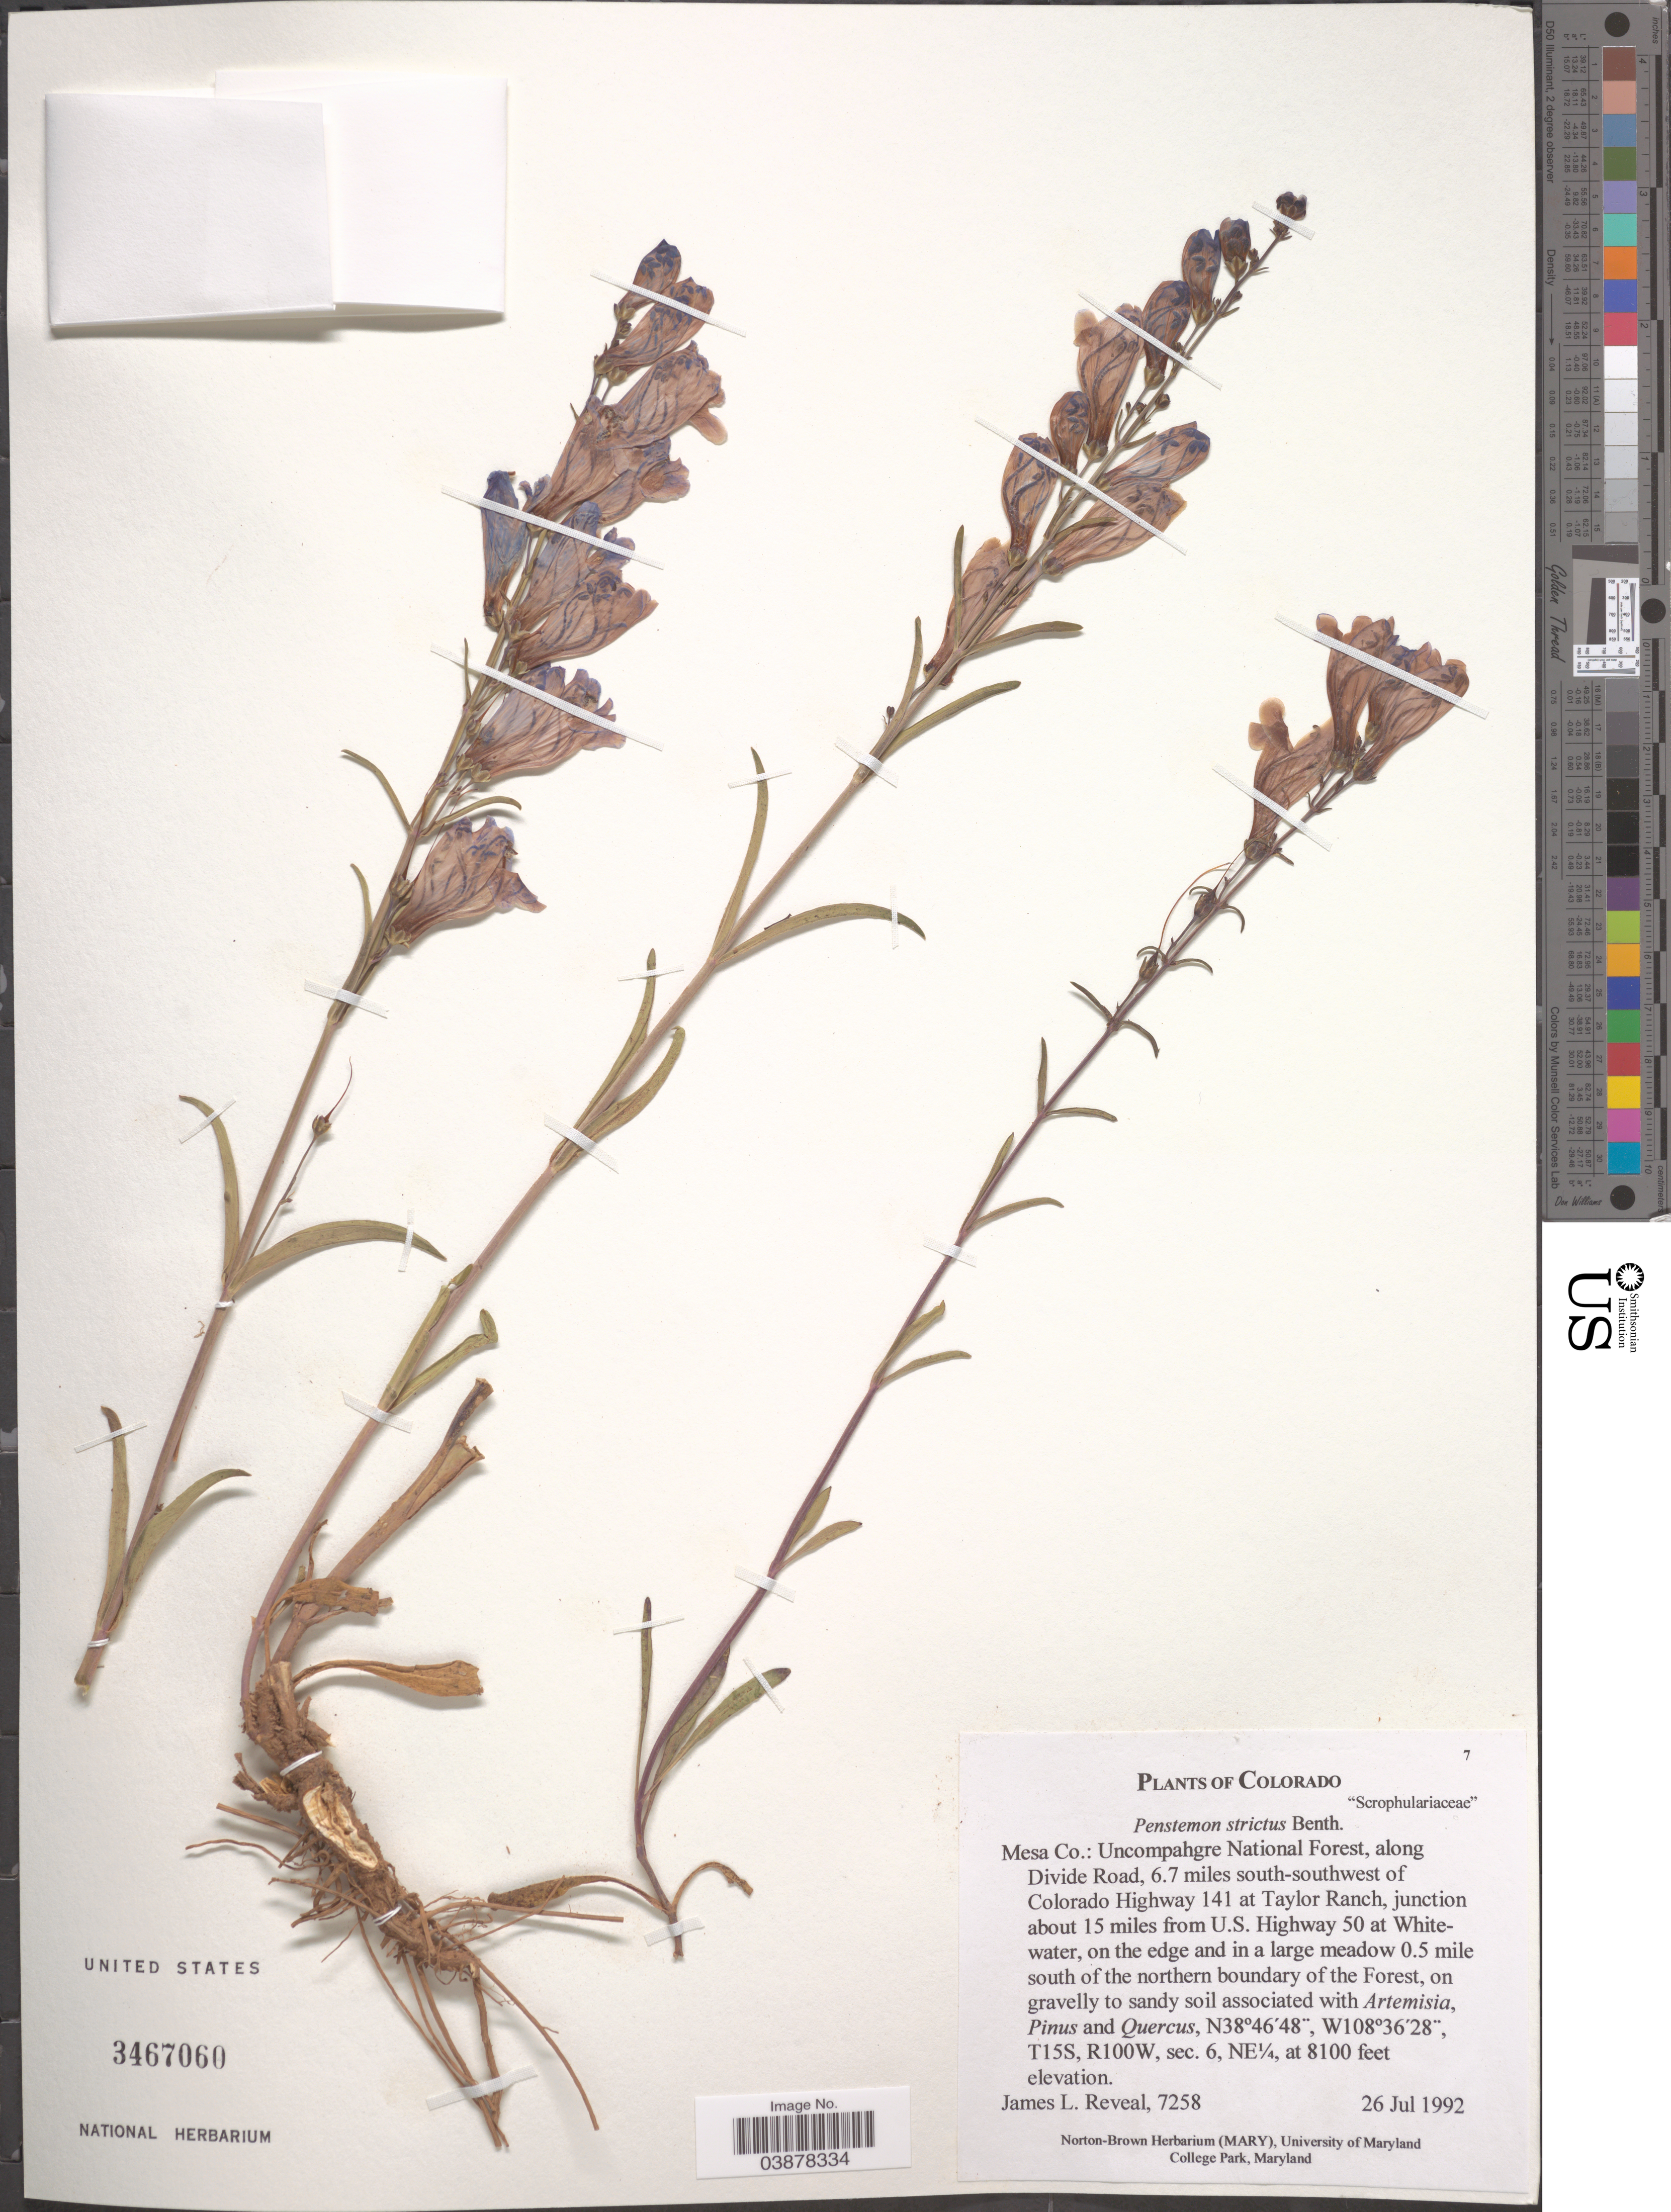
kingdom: Plantae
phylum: Tracheophyta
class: Magnoliopsida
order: Lamiales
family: Plantaginaceae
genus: Penstemon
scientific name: Penstemon strictus subsp. strictus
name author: Benth.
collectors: J. L. Reveal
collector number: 7258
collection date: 1992-07-26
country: United States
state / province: Colorado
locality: Mesa Co.: Uncompahgre National Forest, along Divide Road, 6.7 miles south-southwest of Colorado Highway 141 at Taylor Ranch, junction about 15 miles from U.S. Highway 50 at Whitewater, on the edge and in a large meadow 0.5 mile south of the northern boundary of the Forest. T15S, R100W, sec. 6, NE¼.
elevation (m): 2469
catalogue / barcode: US 3467060